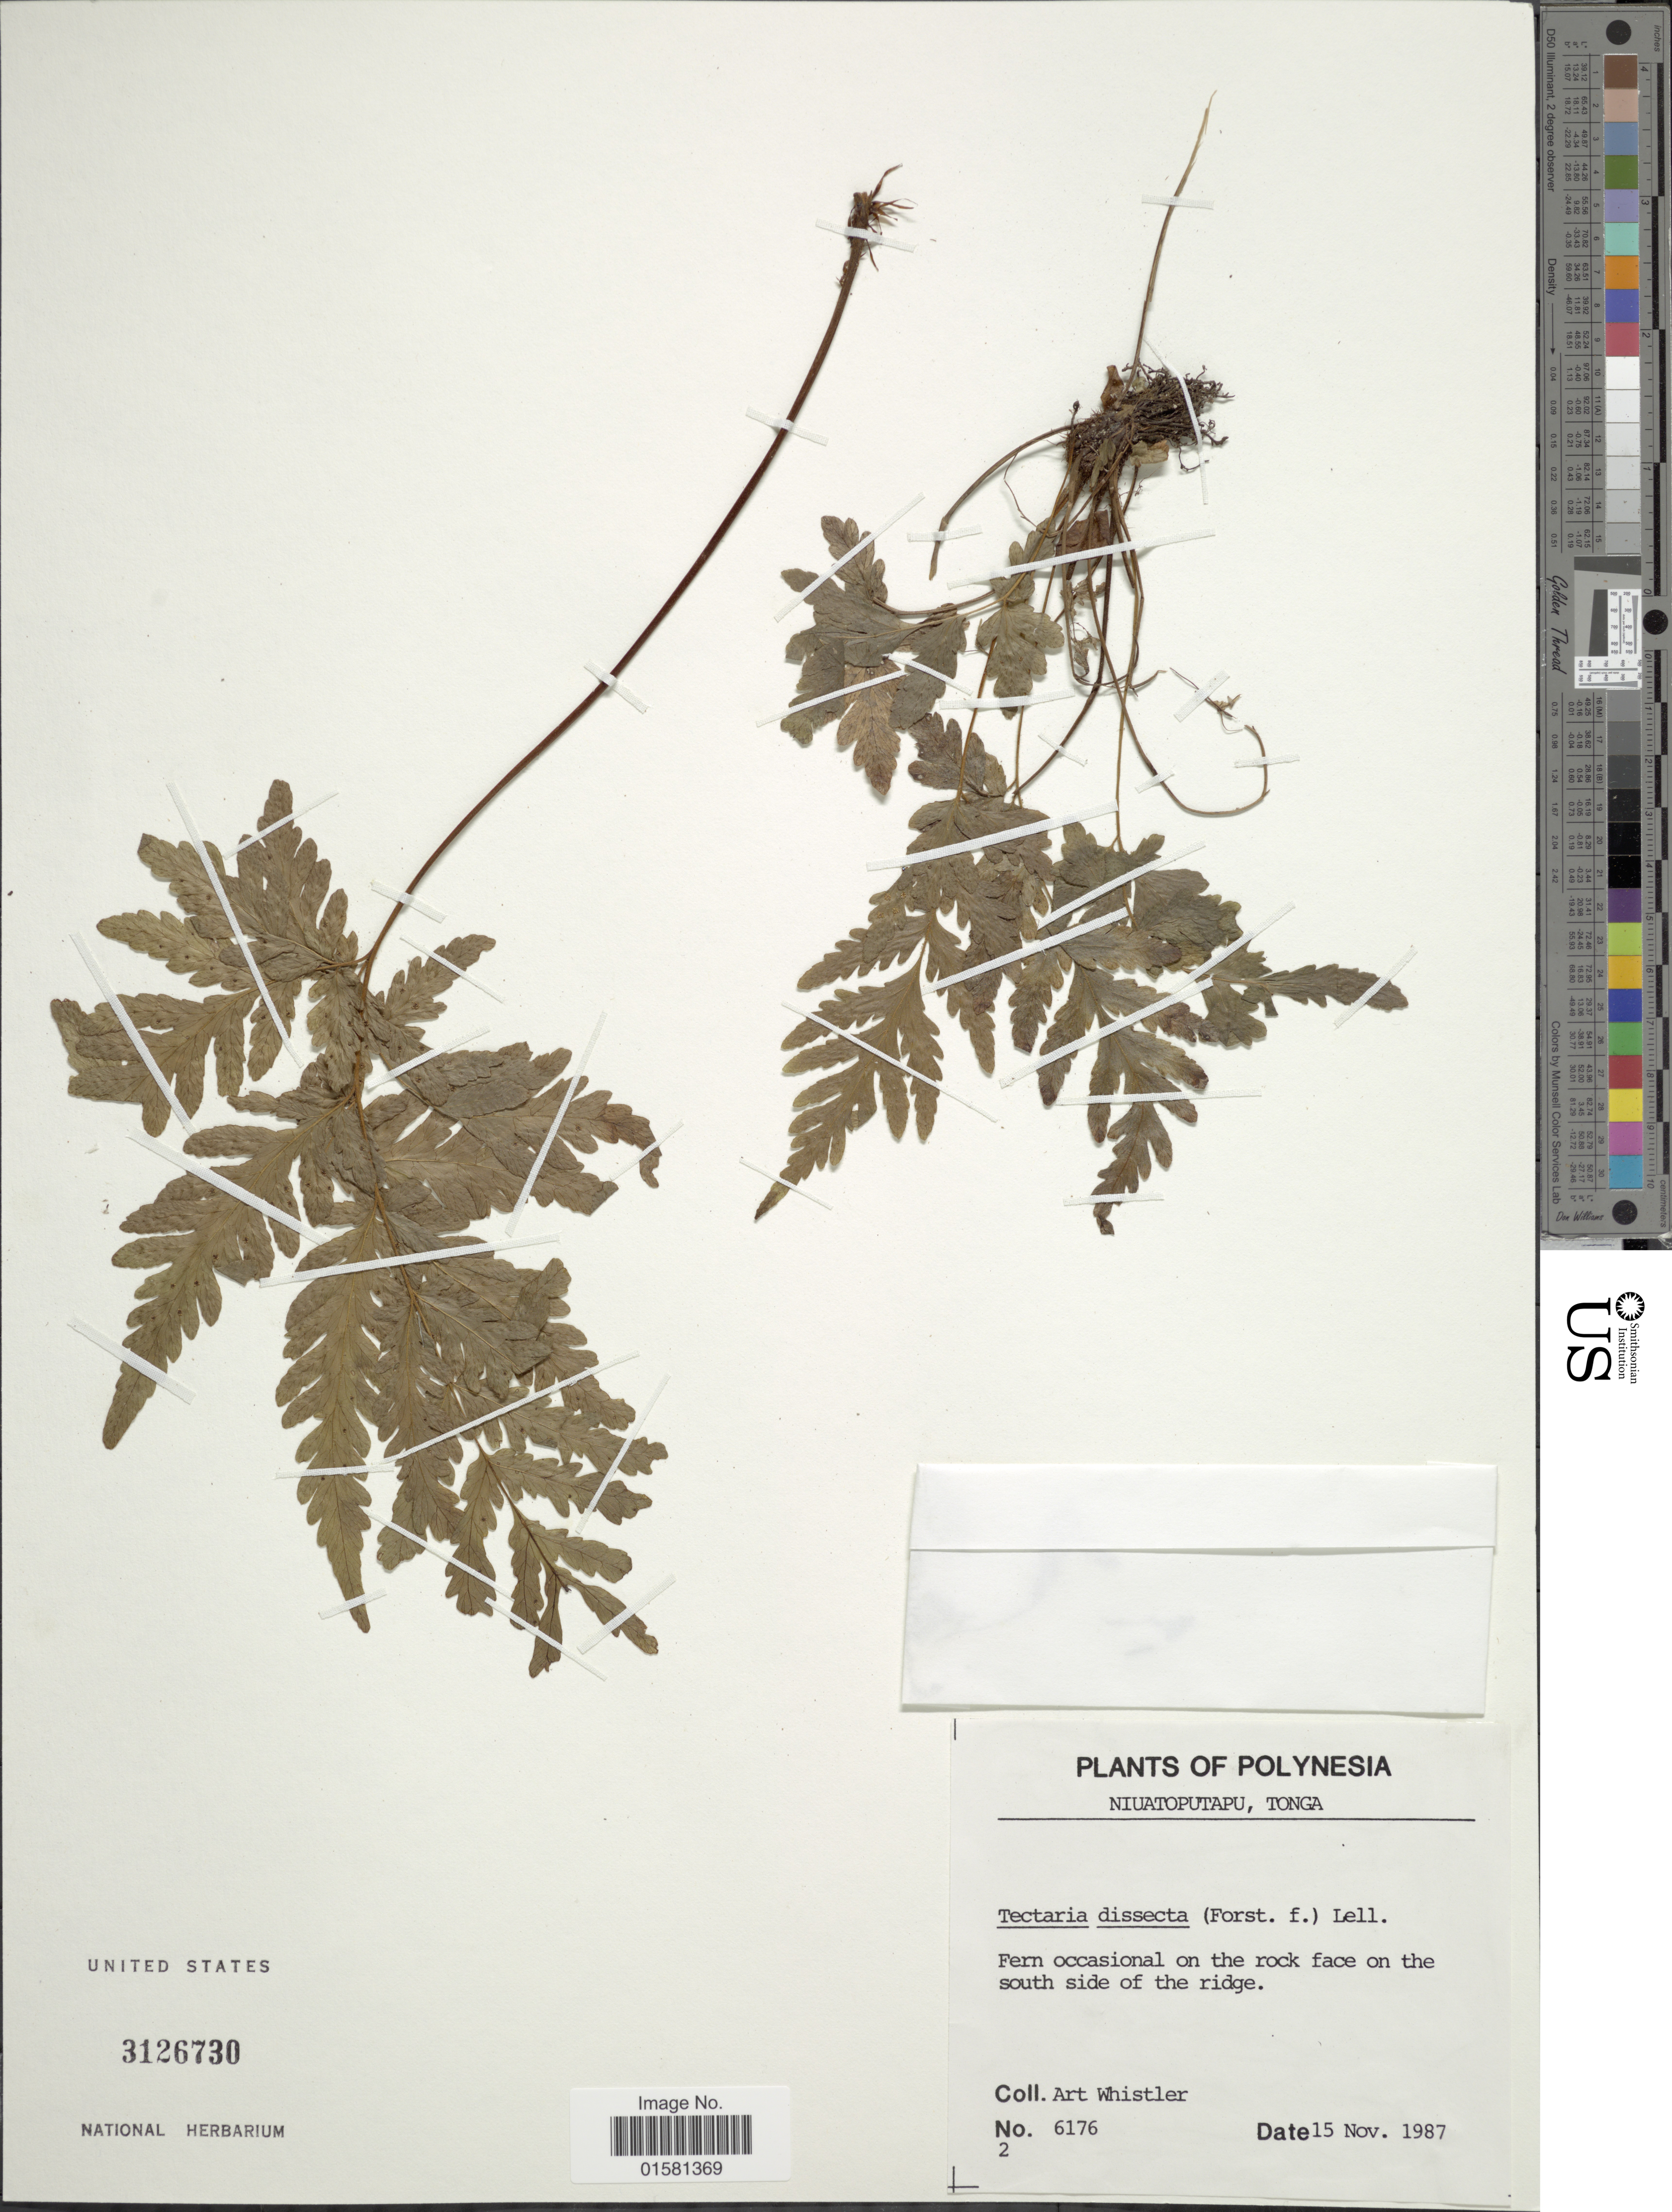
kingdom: Plantae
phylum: Tracheophyta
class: Polypodiopsida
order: Polypodiales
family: Tectariaceae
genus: Tectaria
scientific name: Tectaria dissecta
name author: (G. Forst.) Lellinger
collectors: A. Whistler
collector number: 6176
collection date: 1987-11-15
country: Tonga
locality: Polynesia, Niuatoputapu, Tonga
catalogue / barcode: US 3126730